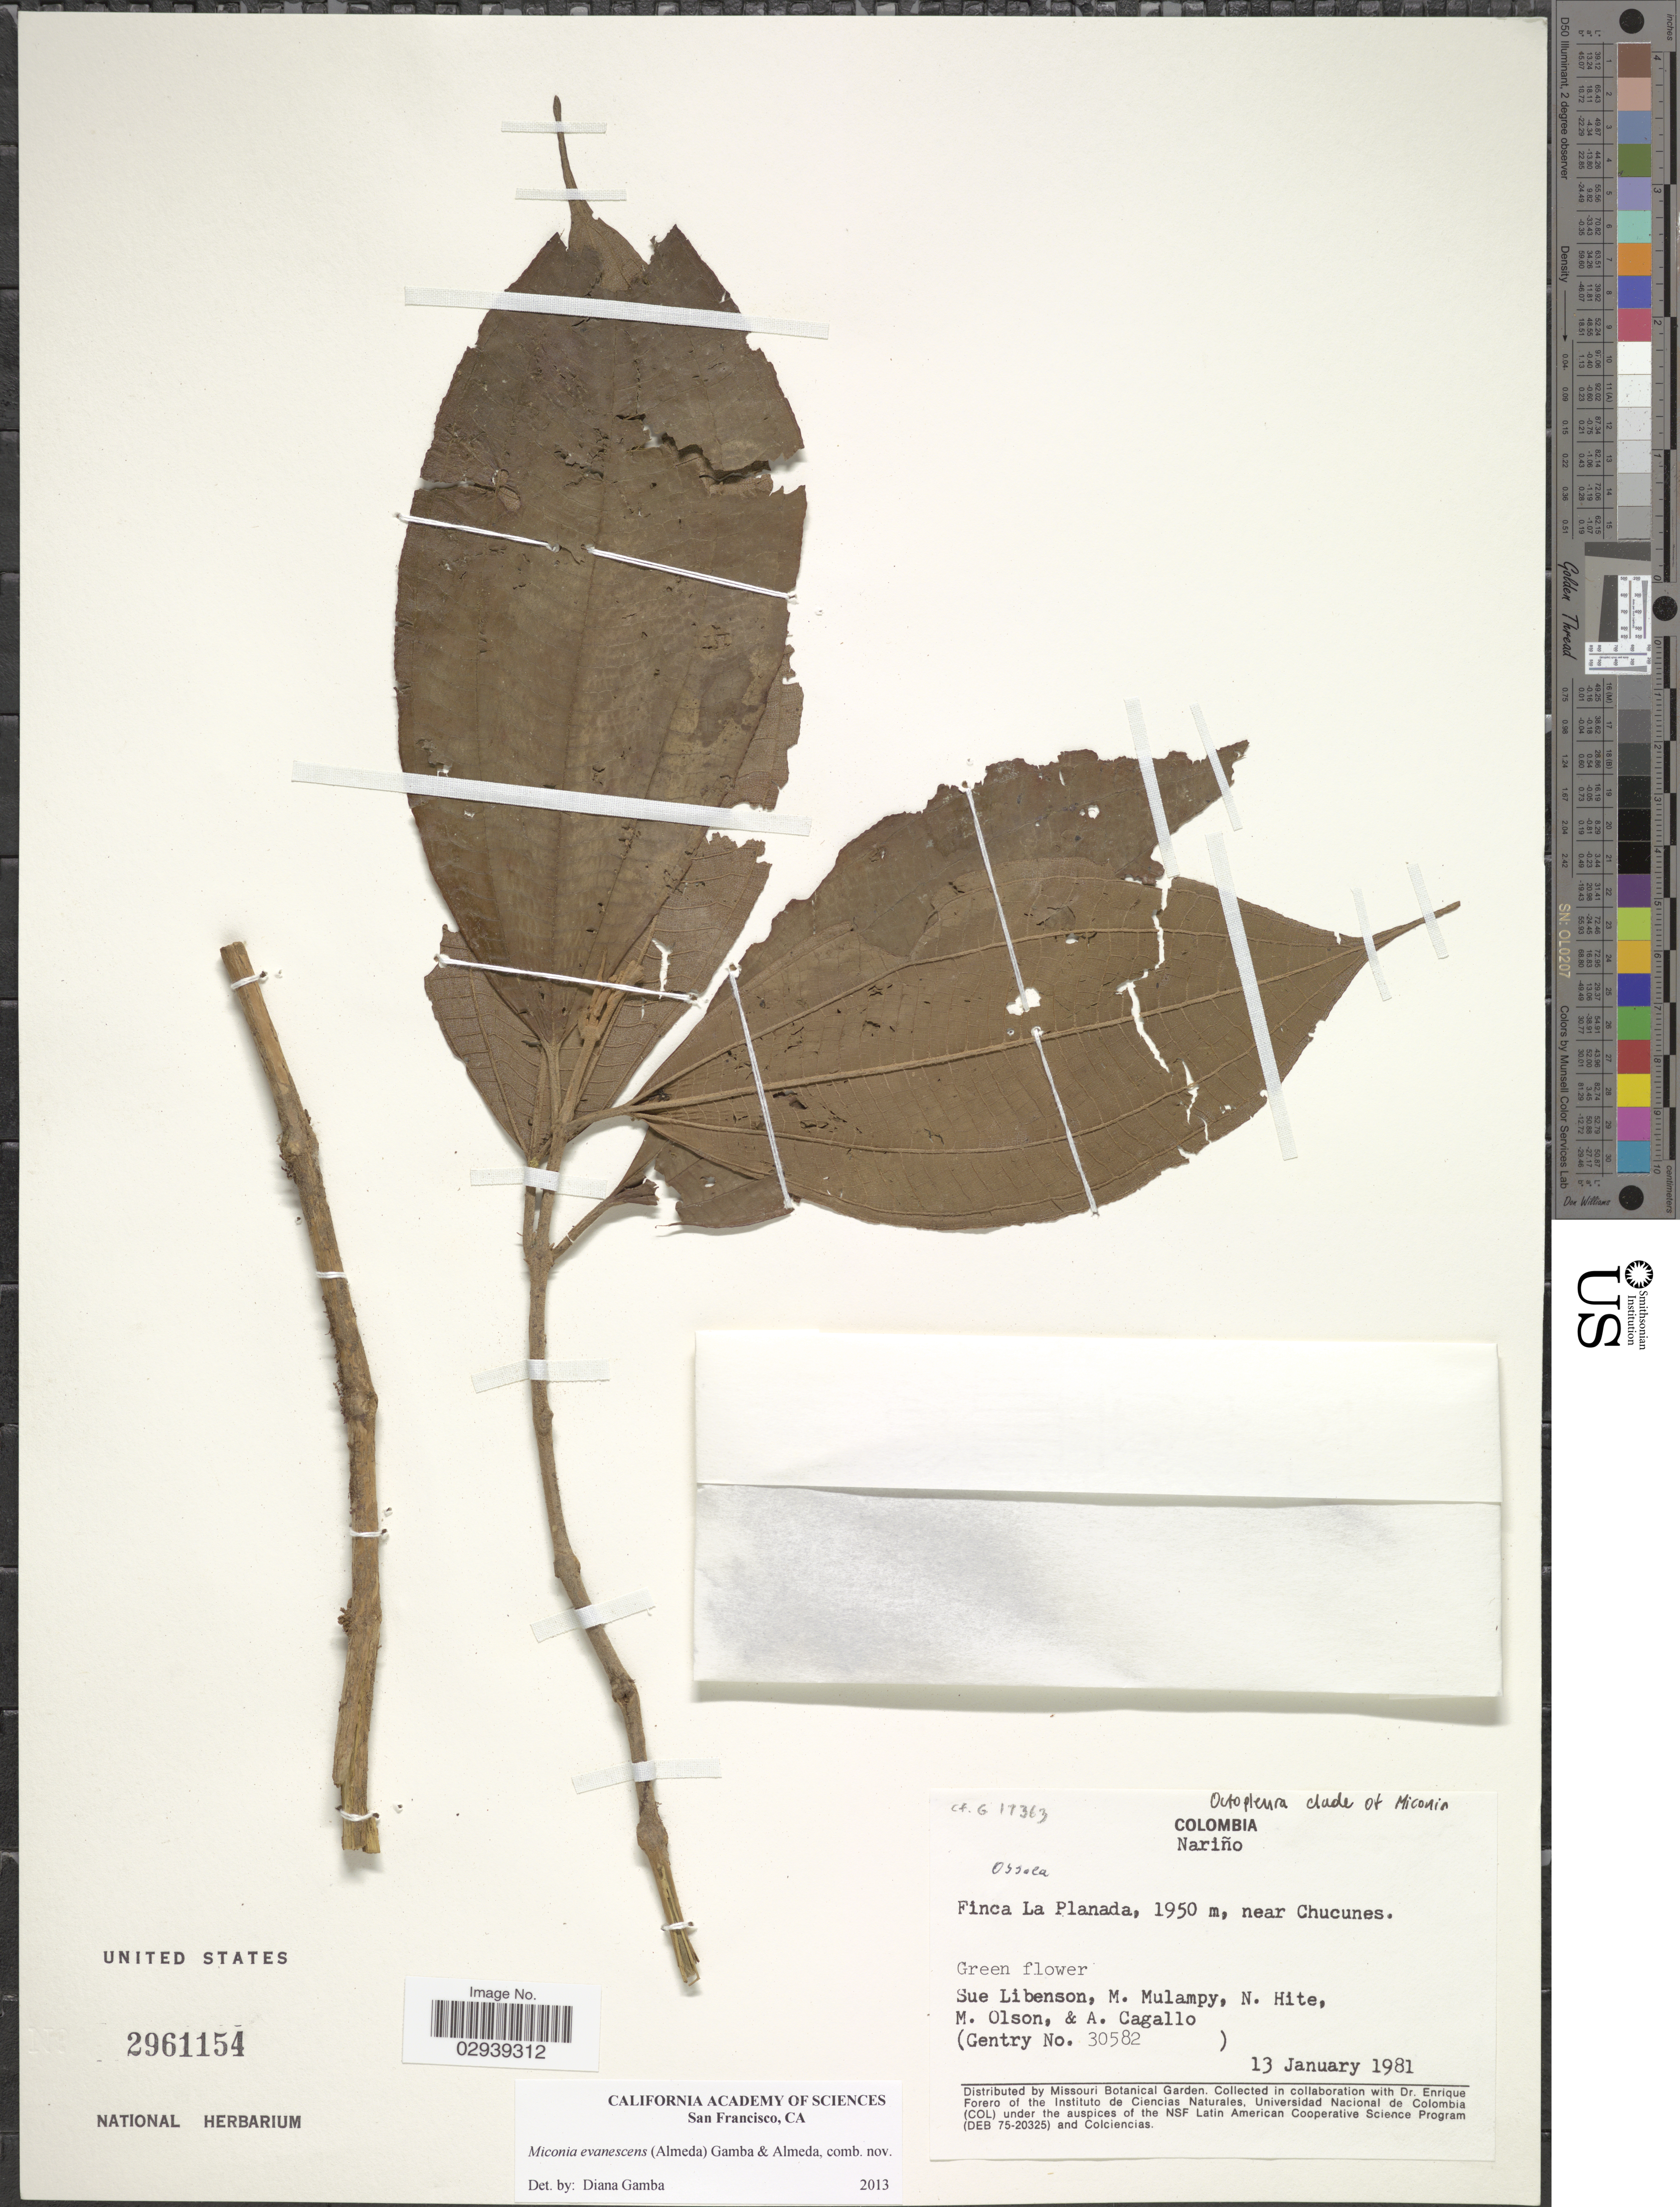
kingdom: Plantae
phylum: Tracheophyta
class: Magnoliopsida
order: Myrtales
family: Melastomataceae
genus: Miconia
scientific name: Miconia evanescens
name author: (Almeda) Gamba & Almeda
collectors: S. Libenson, M. Mulampy, N. Hite, M. Olson & A. Cagallo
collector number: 30582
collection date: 1981-01-13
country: Colombia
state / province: Nariño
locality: Finca La Planada, near Chucunes.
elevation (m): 1950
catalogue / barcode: US 2961154